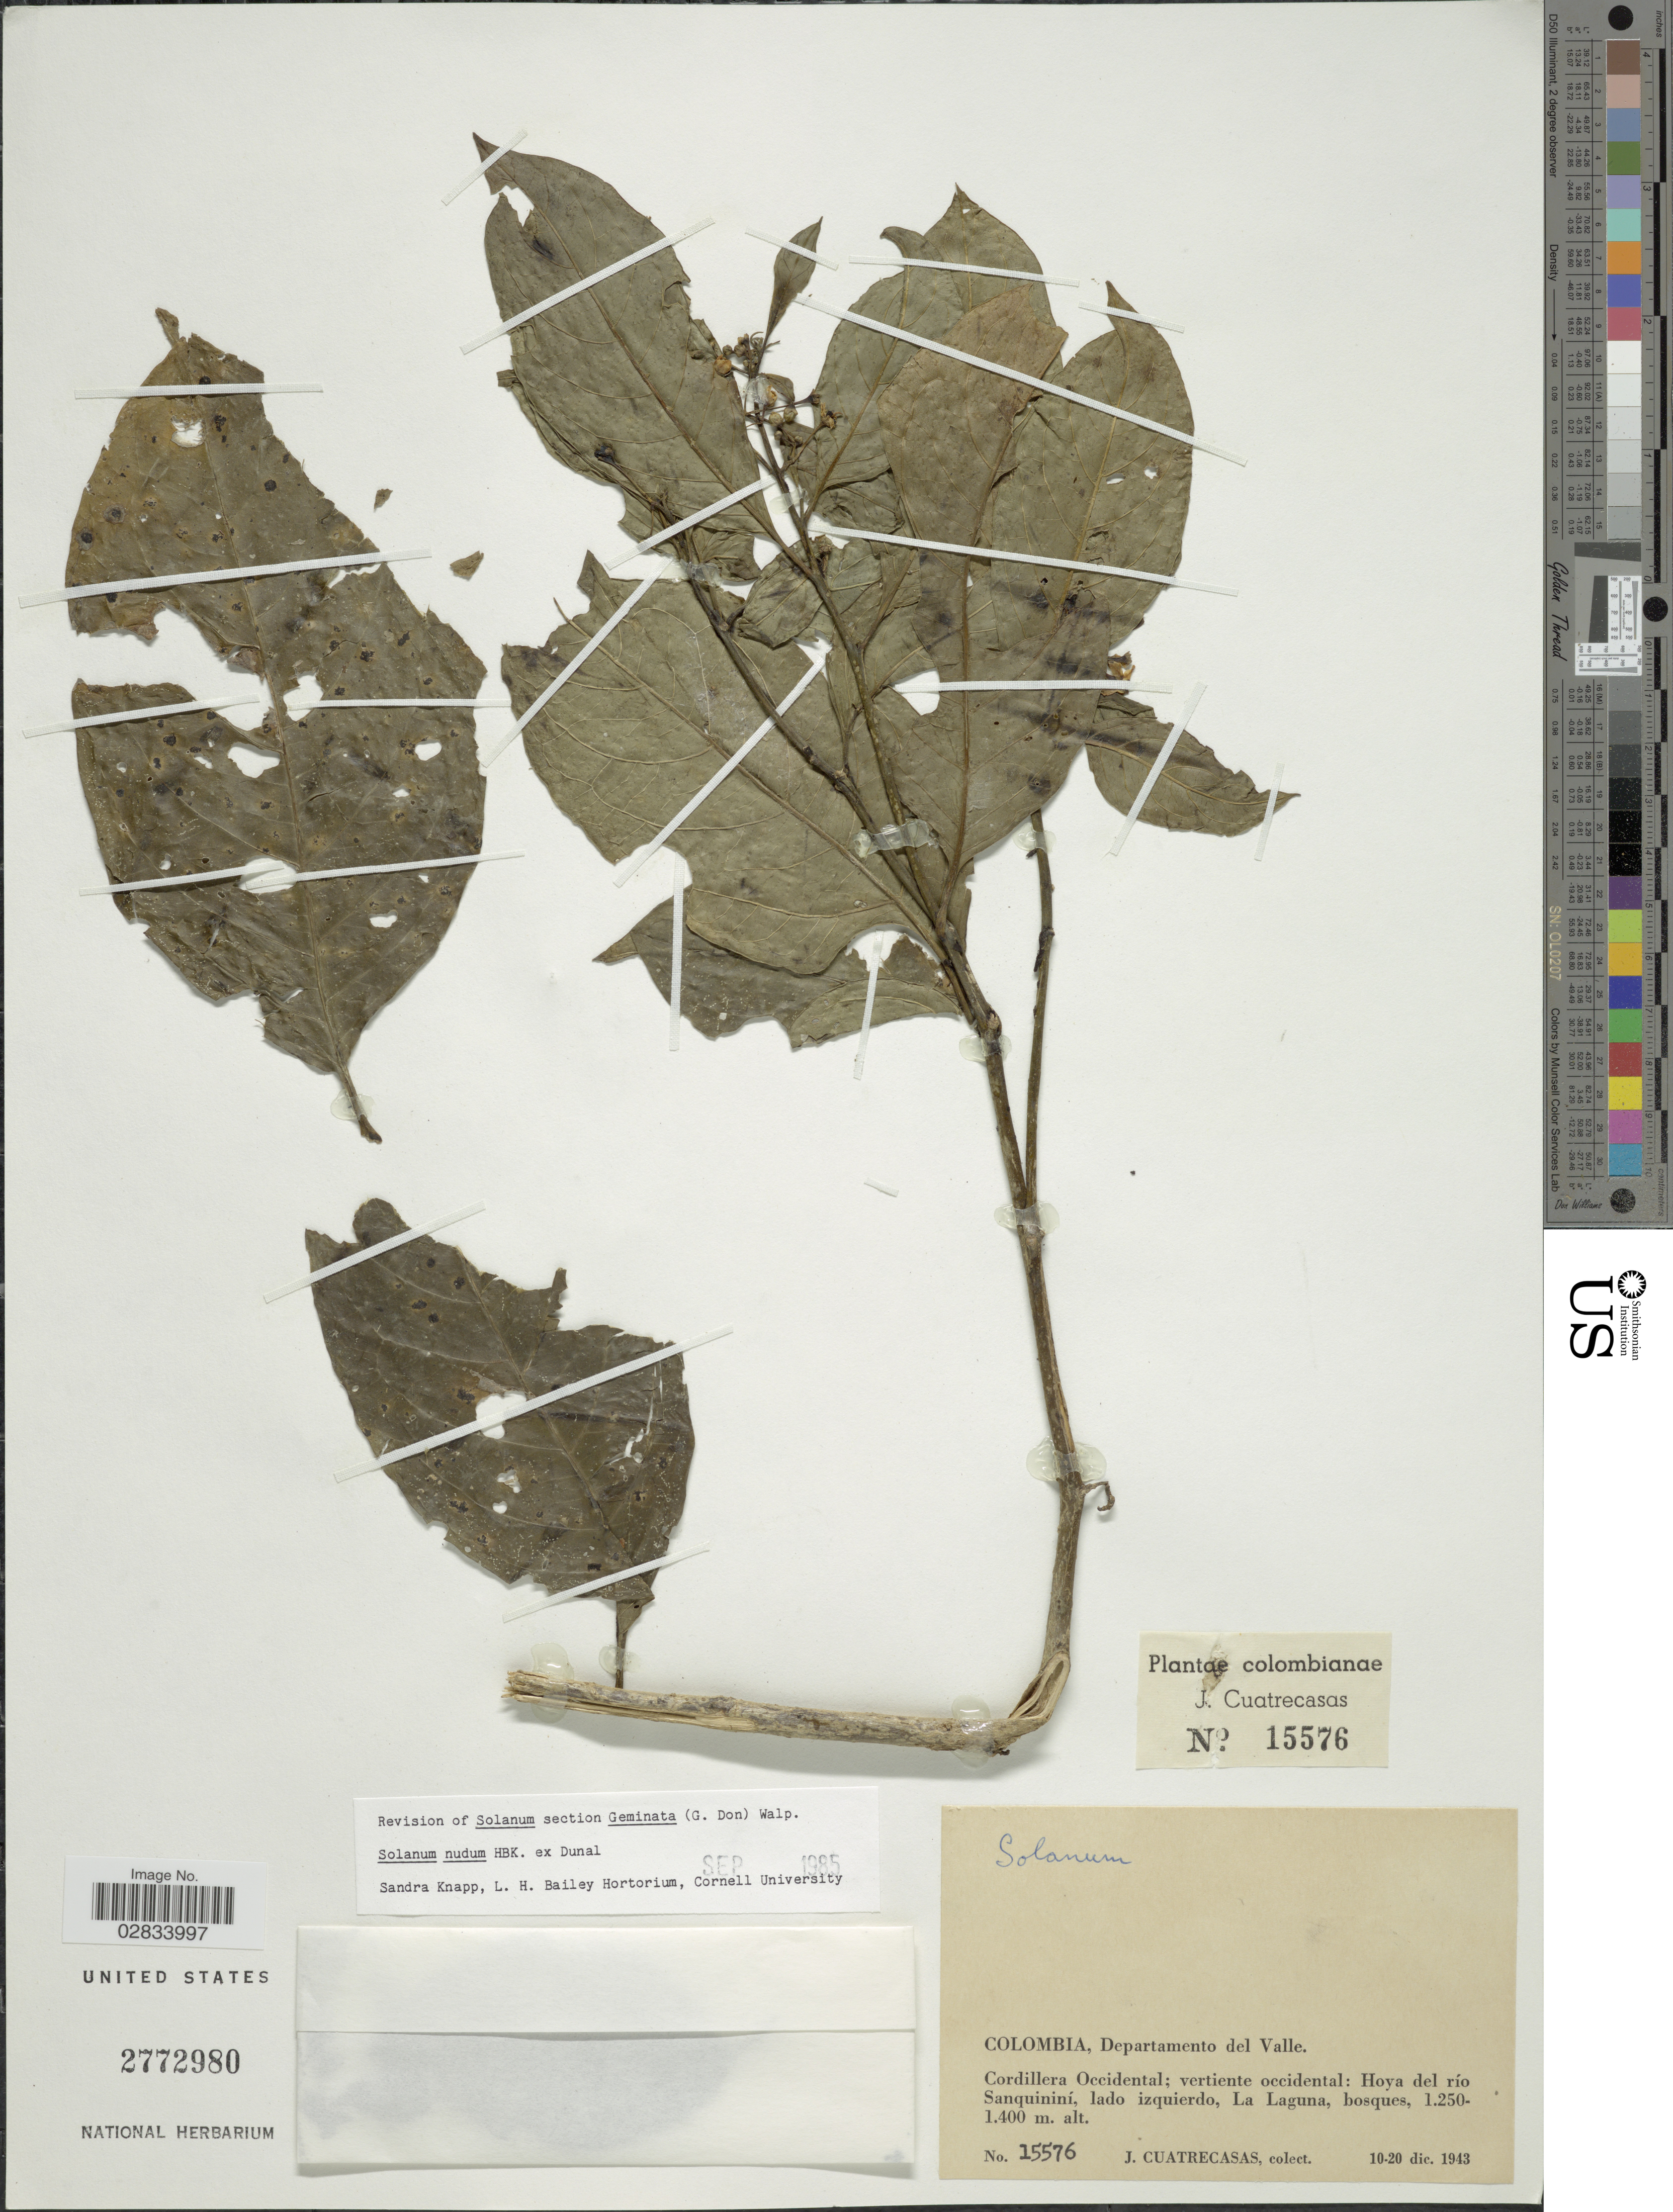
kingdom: Plantae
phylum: Tracheophyta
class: Magnoliopsida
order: Solanales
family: Solanaceae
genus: Solanum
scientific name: Solanum nudum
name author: Dunal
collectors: J. Cuatrecasas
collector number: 15576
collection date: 1943-12-10/1943-12-20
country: Colombia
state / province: Valle del Cauca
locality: Departamento del Valle, Cordillera Occidental; vertiente occidental: Hoya del río Sanquininí, lado izquierdo, La Laguna, bosques.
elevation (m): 1250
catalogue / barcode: US 2772980